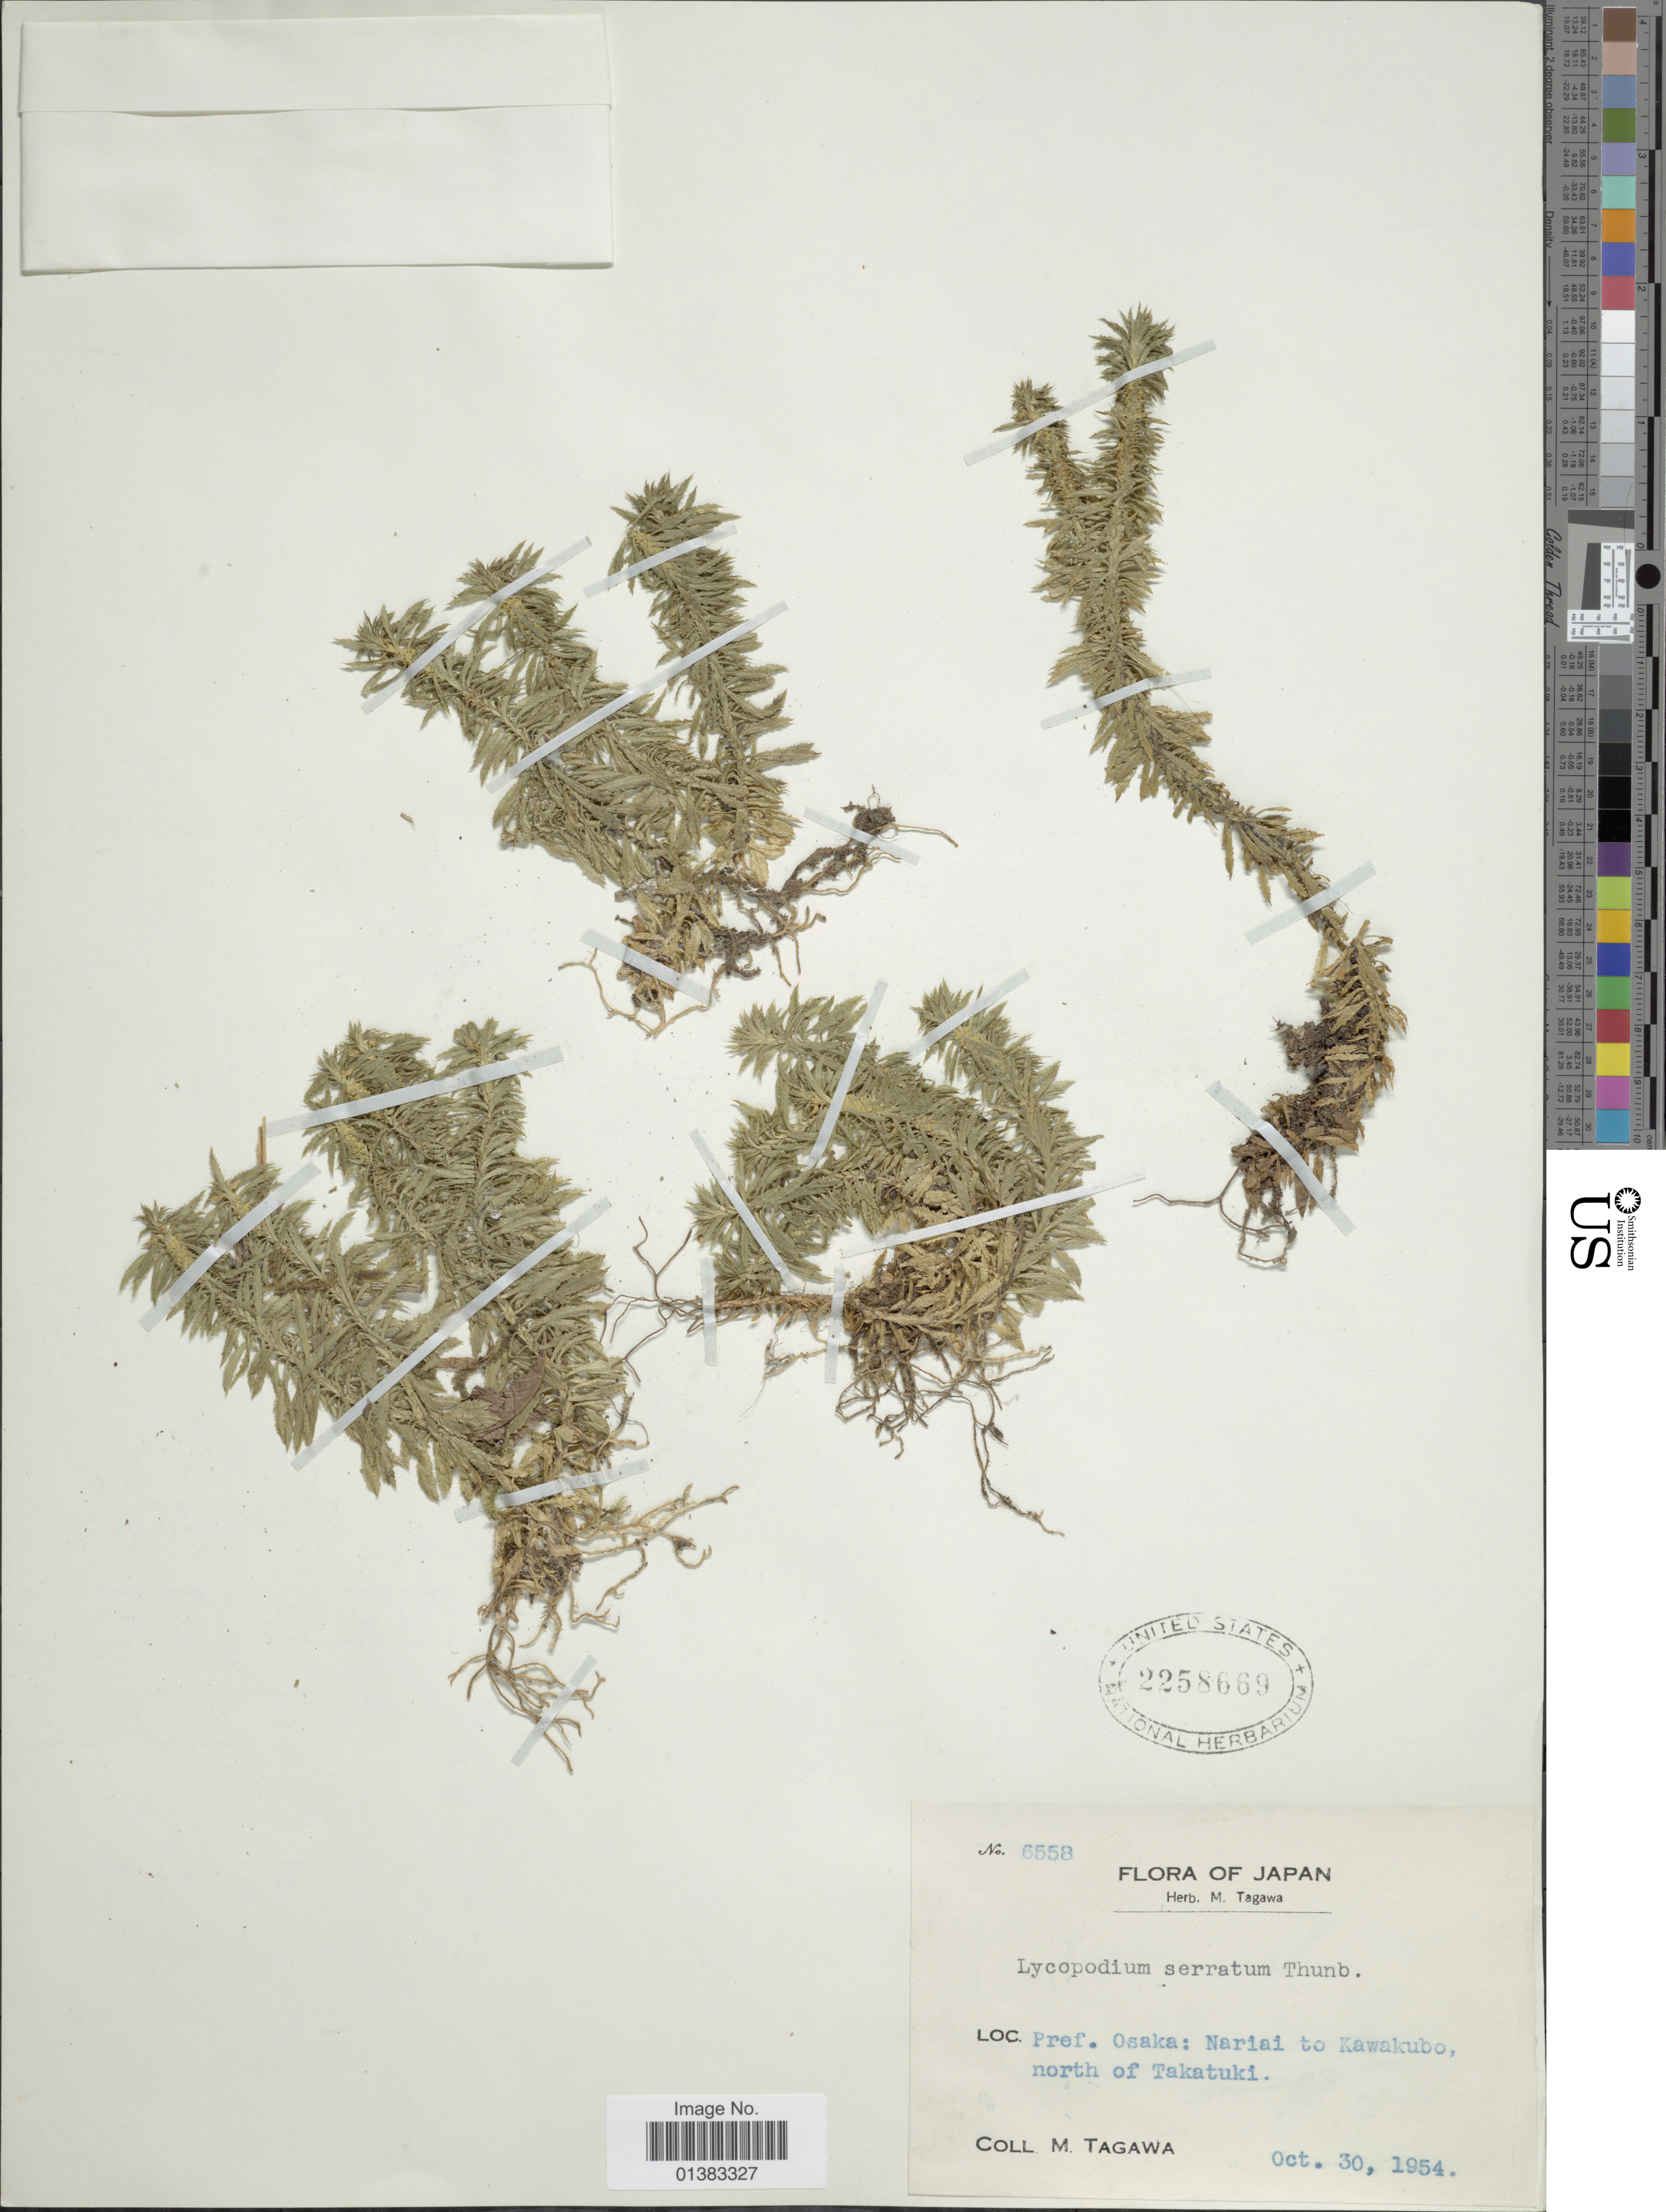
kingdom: Plantae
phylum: Tracheophyta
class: Lycopodiopsida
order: Lycopodiales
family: Lycopodiaceae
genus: Huperzia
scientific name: Huperzia serrata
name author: (Thunb.) Trevis.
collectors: M. Tagawa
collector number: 6558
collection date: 1954-10-30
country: Japan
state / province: Osaka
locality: Nariai to Kawakubo, north of Takatuki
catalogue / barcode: US 2258669